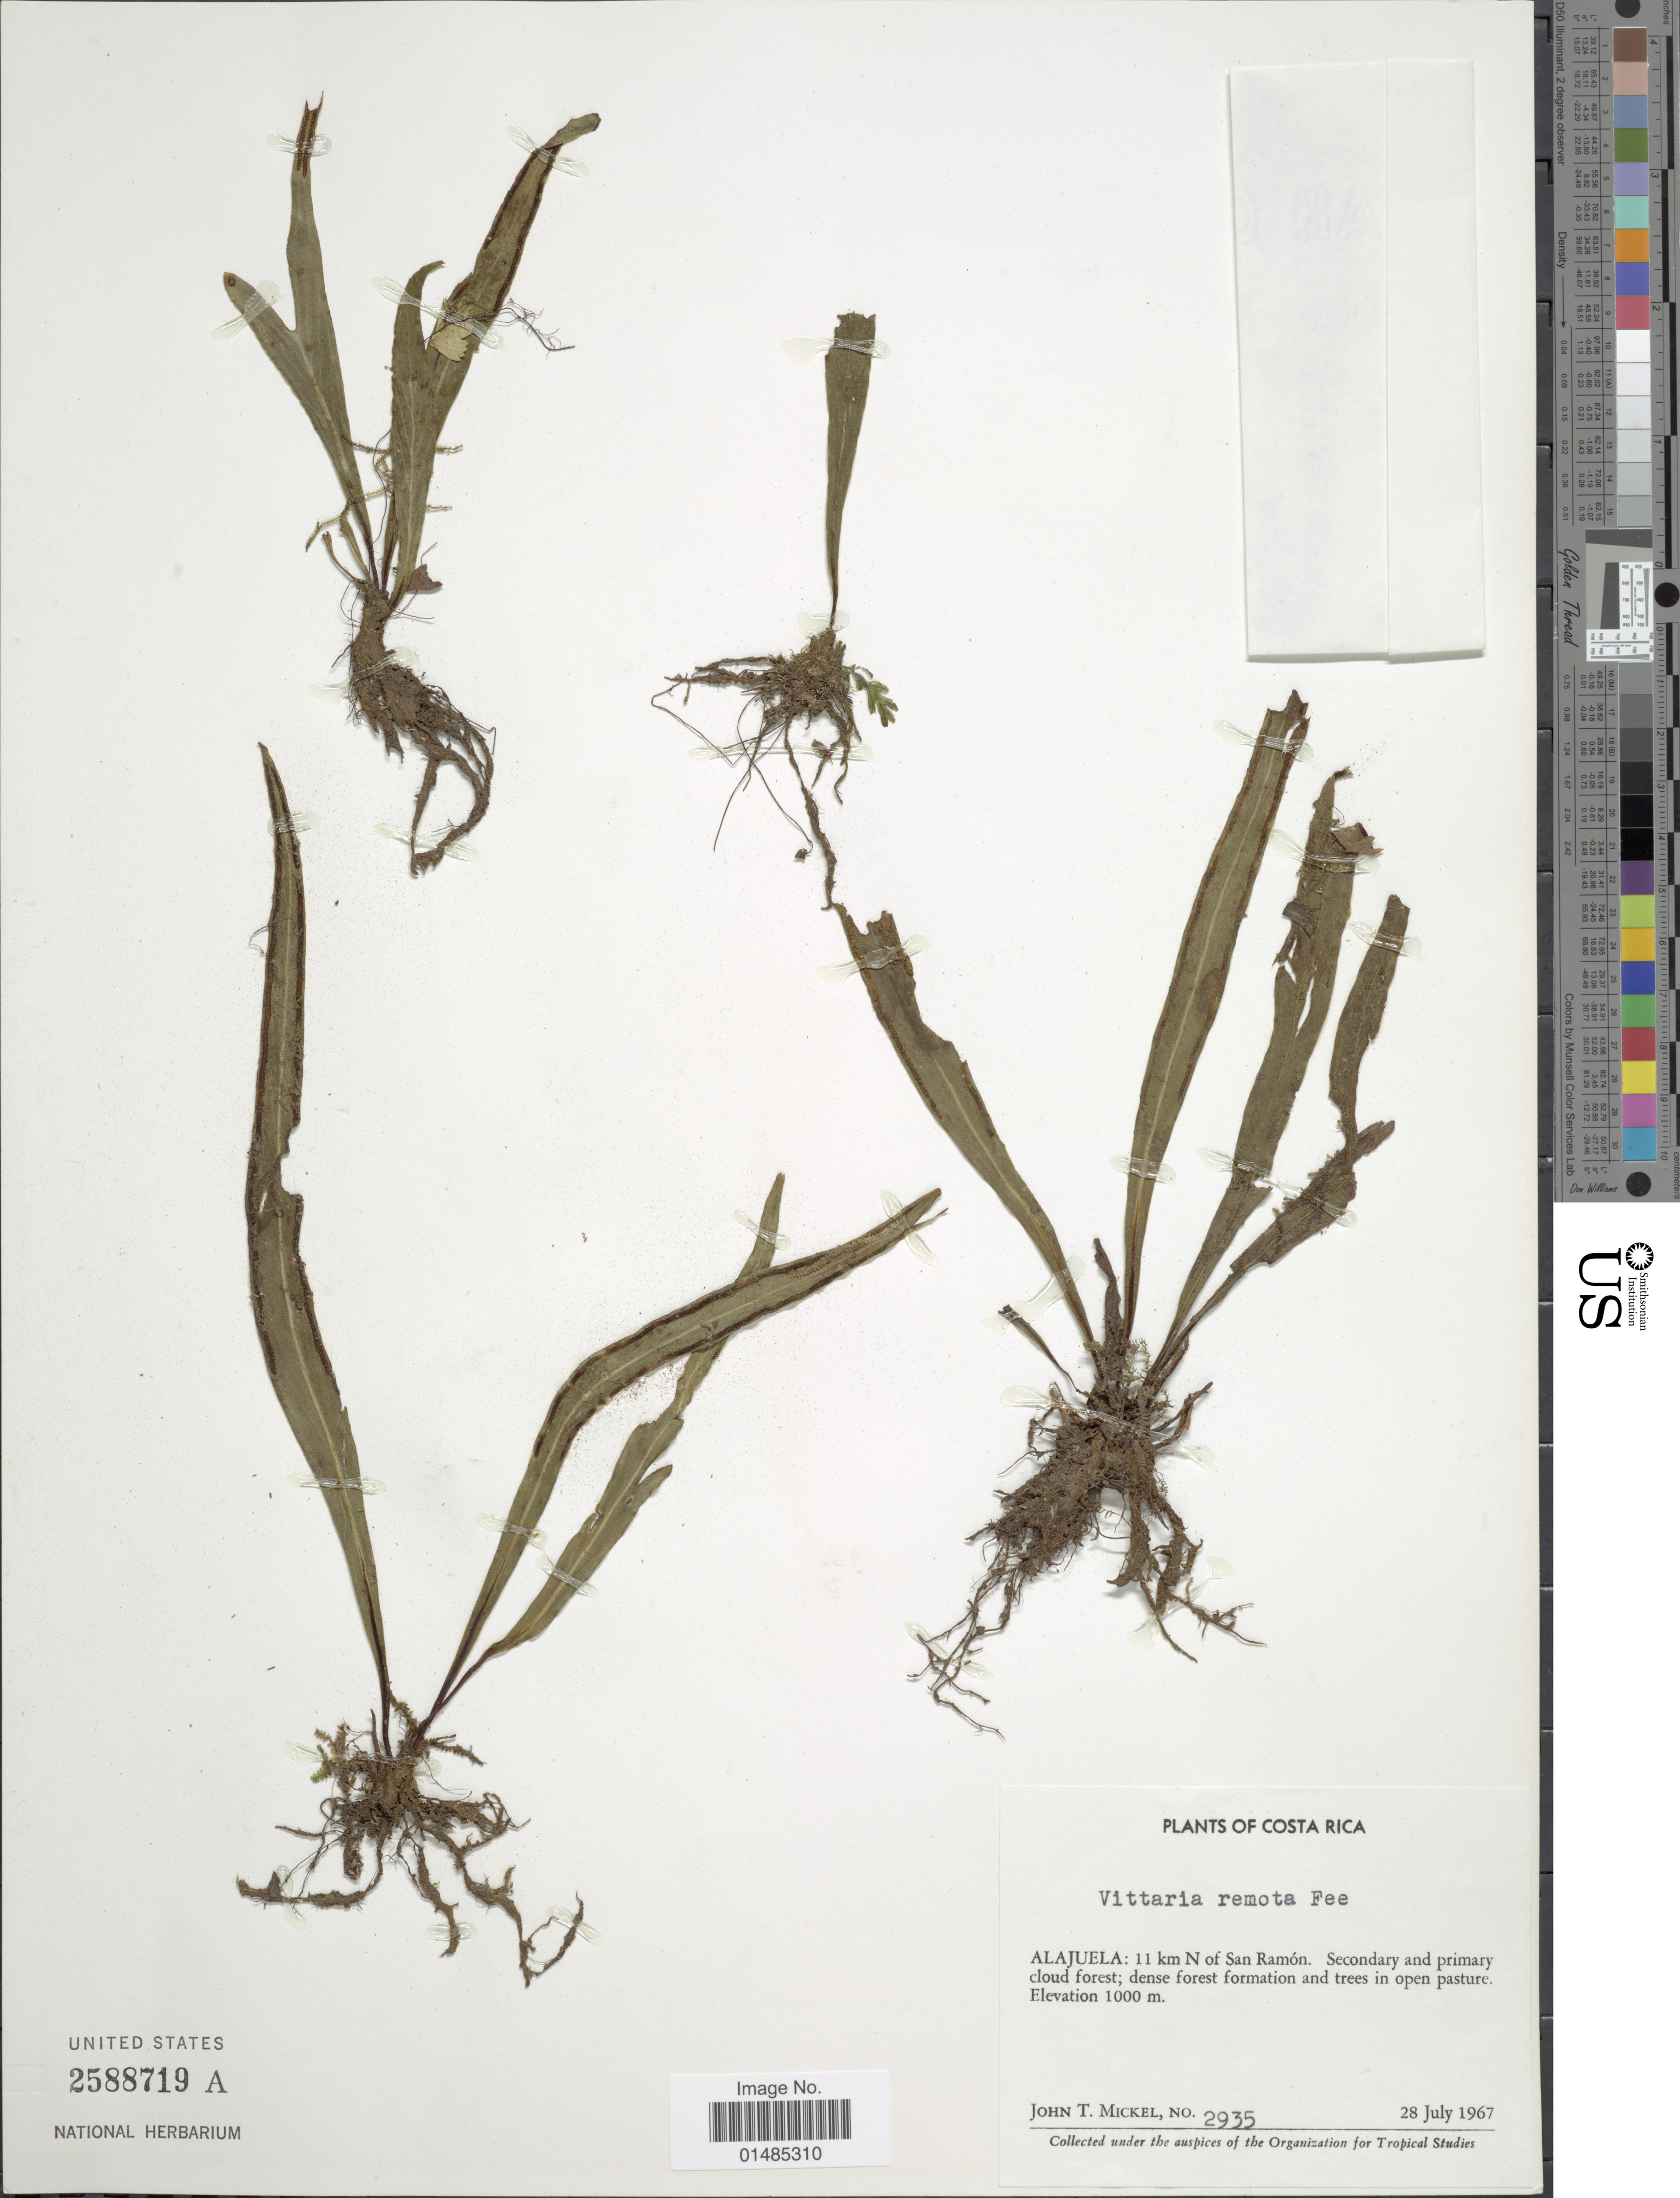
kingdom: Plantae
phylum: Tracheophyta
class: Polypodiopsida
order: Polypodiales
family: Pteridaceae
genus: Radiovittaria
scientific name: Radiovittaria remota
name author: (Fée) E.H. Crane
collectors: J. T. Mickel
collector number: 2935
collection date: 1967-07-28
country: Costa Rica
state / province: Alajuela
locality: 11 km N of San Ramón.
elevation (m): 1000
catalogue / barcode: US 2588719A